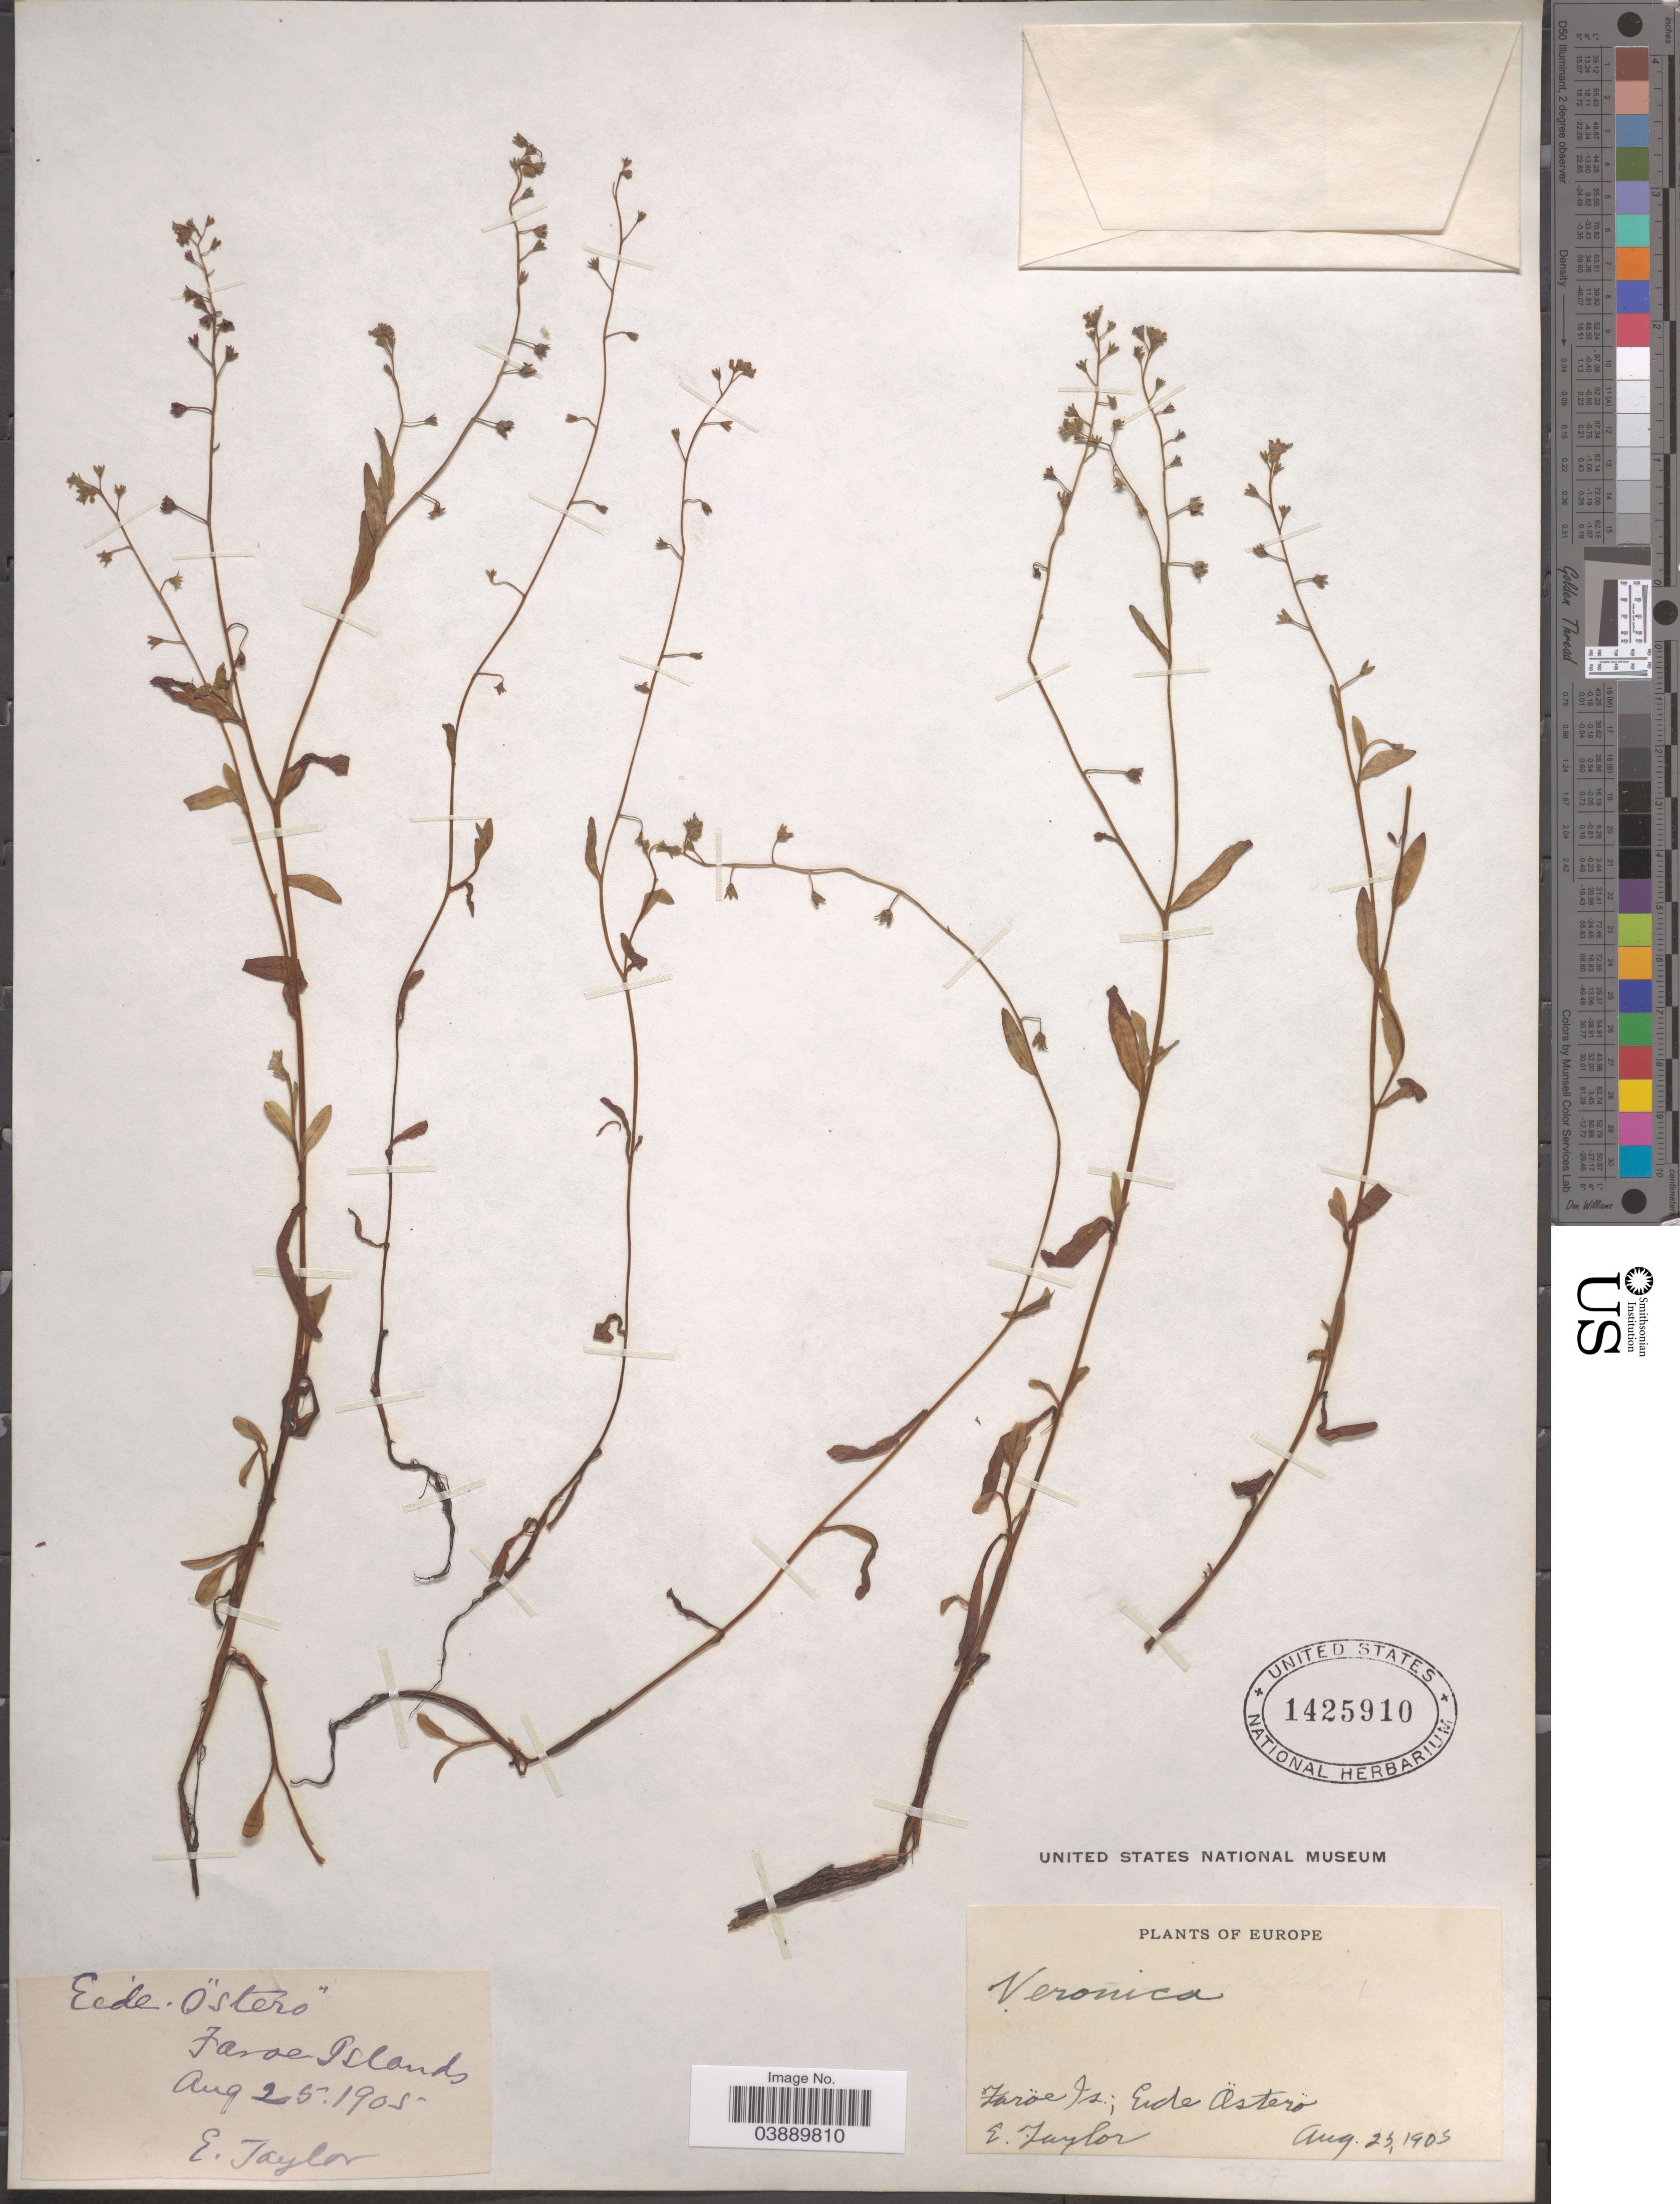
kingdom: Plantae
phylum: Tracheophyta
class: Magnoliopsida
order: Boraginales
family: Boraginaceae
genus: Myosotis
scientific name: Myosotis sp.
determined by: Albach, Dirk C.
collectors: E. Taylor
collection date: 1905-08-23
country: Faroe Islands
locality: Eede Ősterő. Faroe Islands.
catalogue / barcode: US 1425910